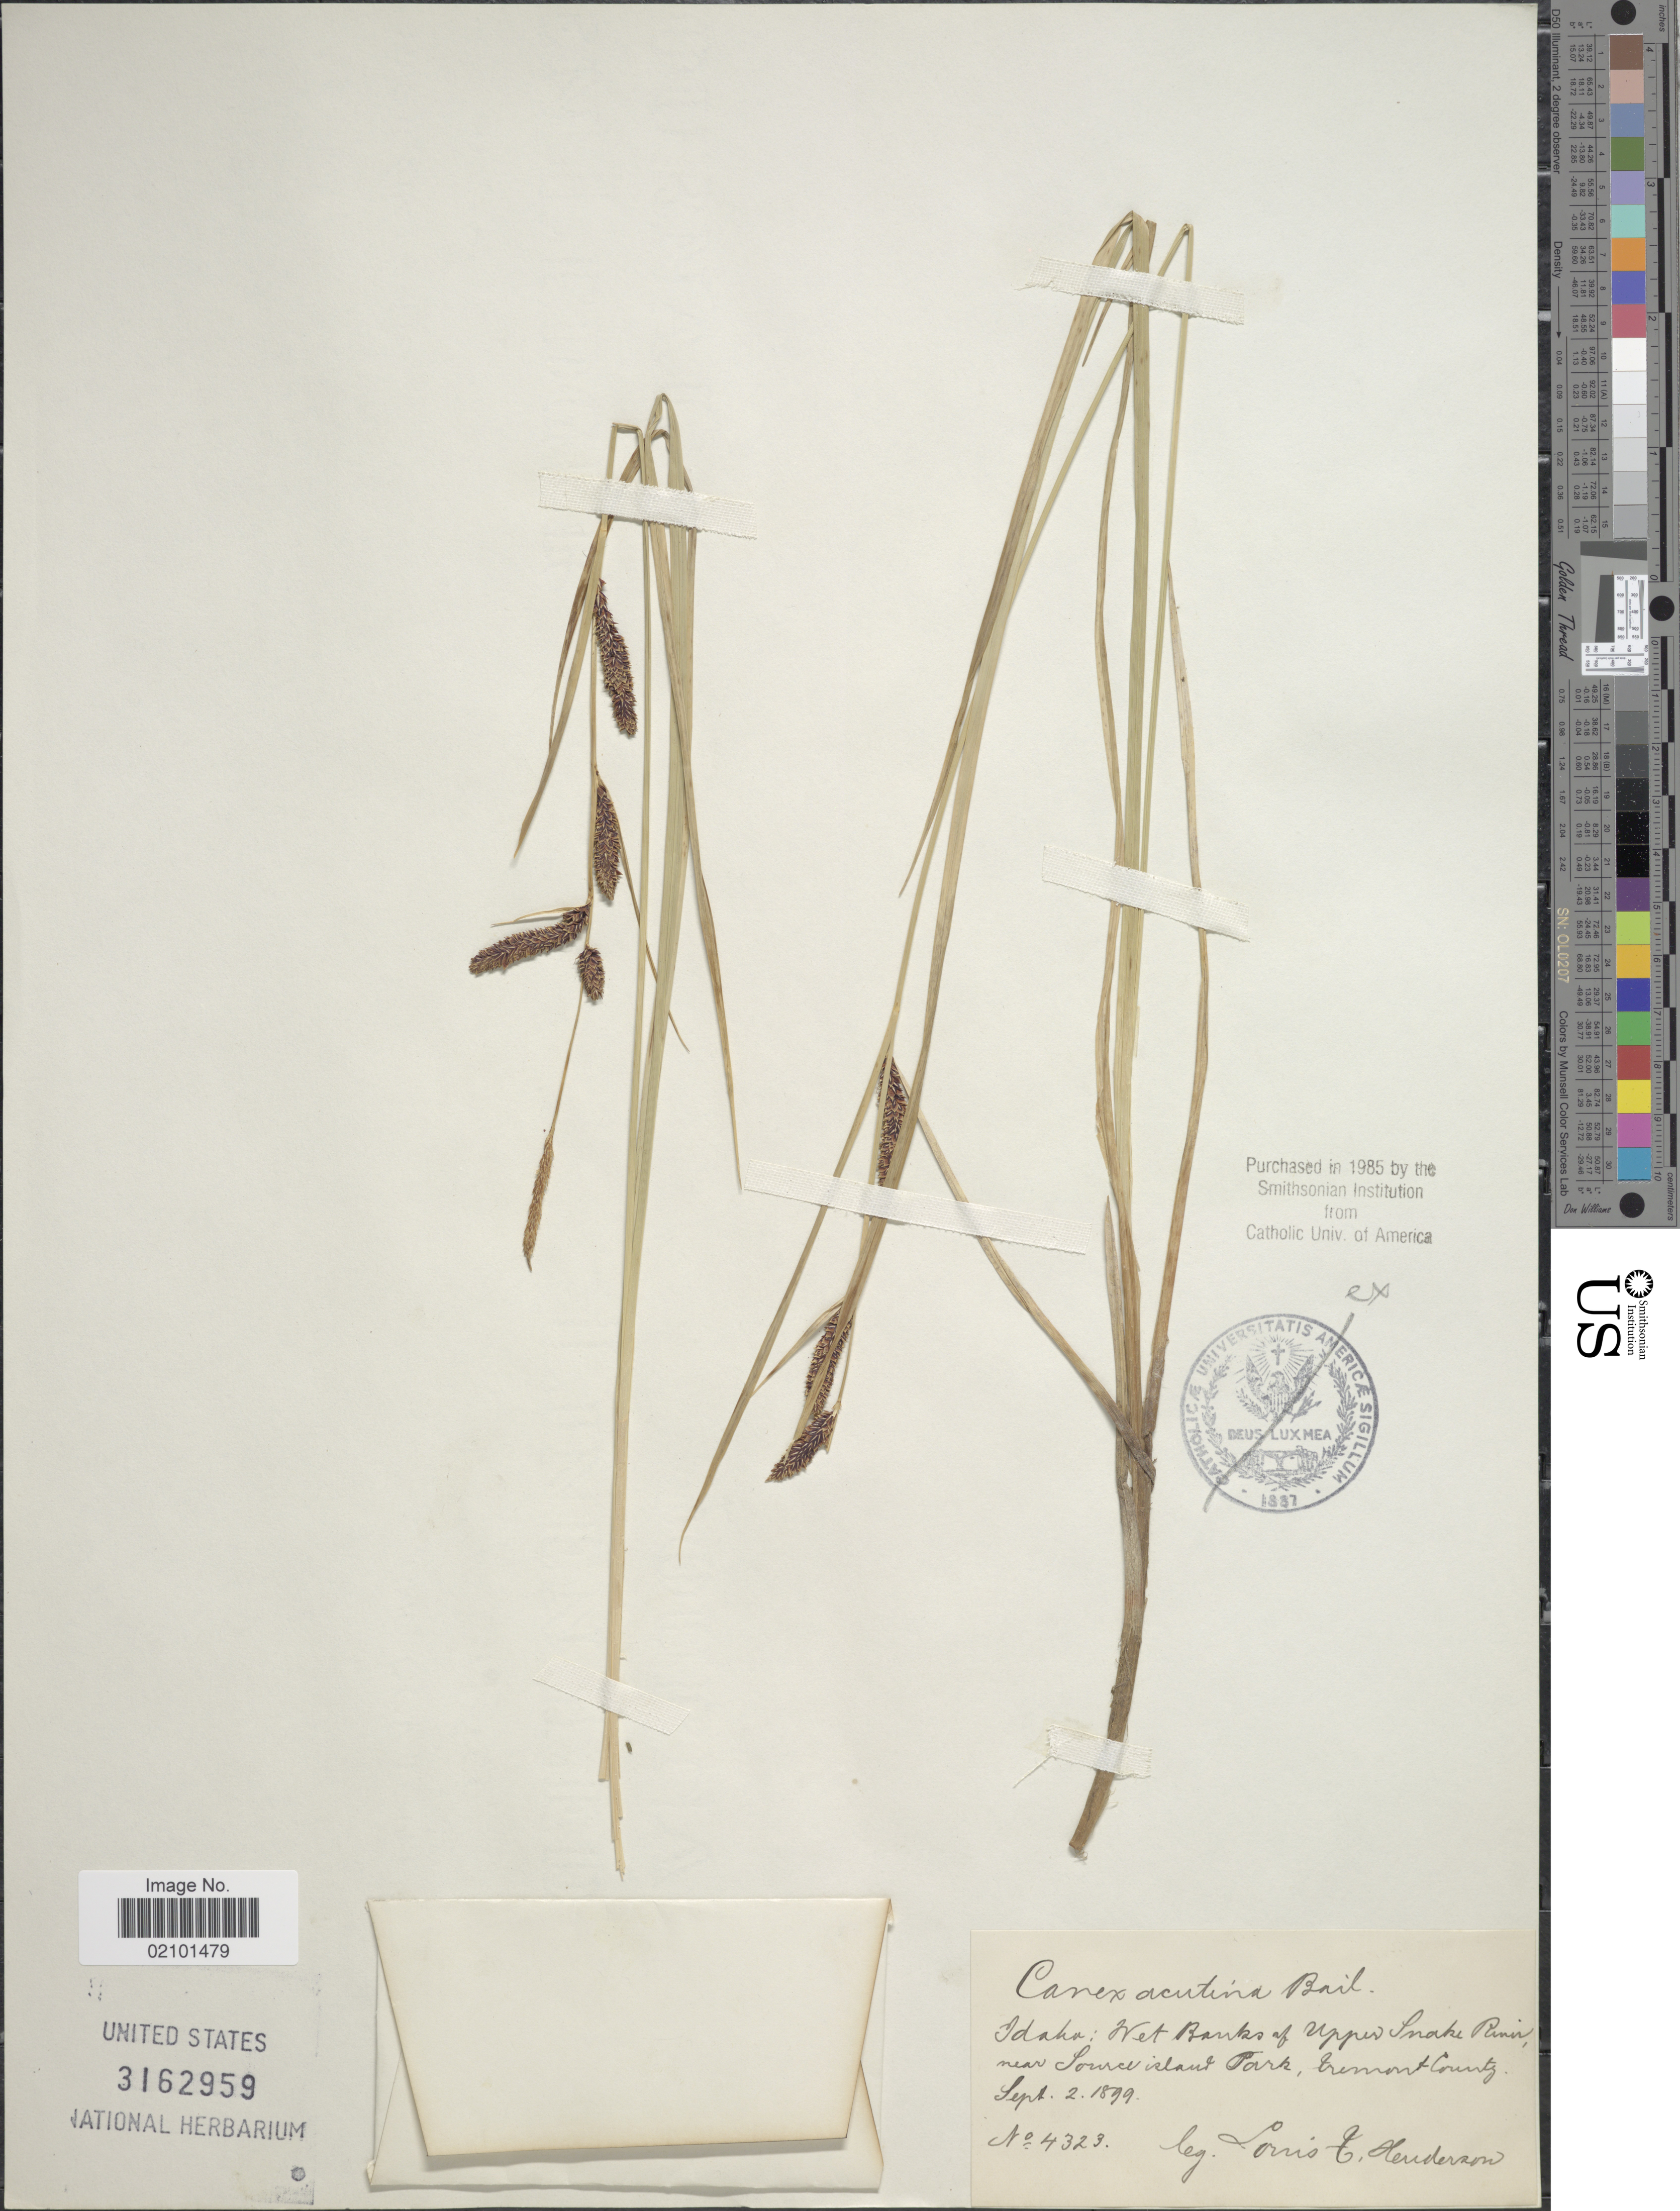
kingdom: Plantae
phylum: Tracheophyta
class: Liliopsida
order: Poales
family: Cyperaceae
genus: Carex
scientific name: Carex aquatilis var. aquatilis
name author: Wahlenb.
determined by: Strong, Mark T., (BOT), Smithsonian Institution - National Museum of Natural History (UNITED STATES)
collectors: L. Henderson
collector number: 4323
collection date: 1899-09-02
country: United States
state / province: Idaho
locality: Wet Banks of Upper Snake River near Source island Park, Fremont County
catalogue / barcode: US 3162959